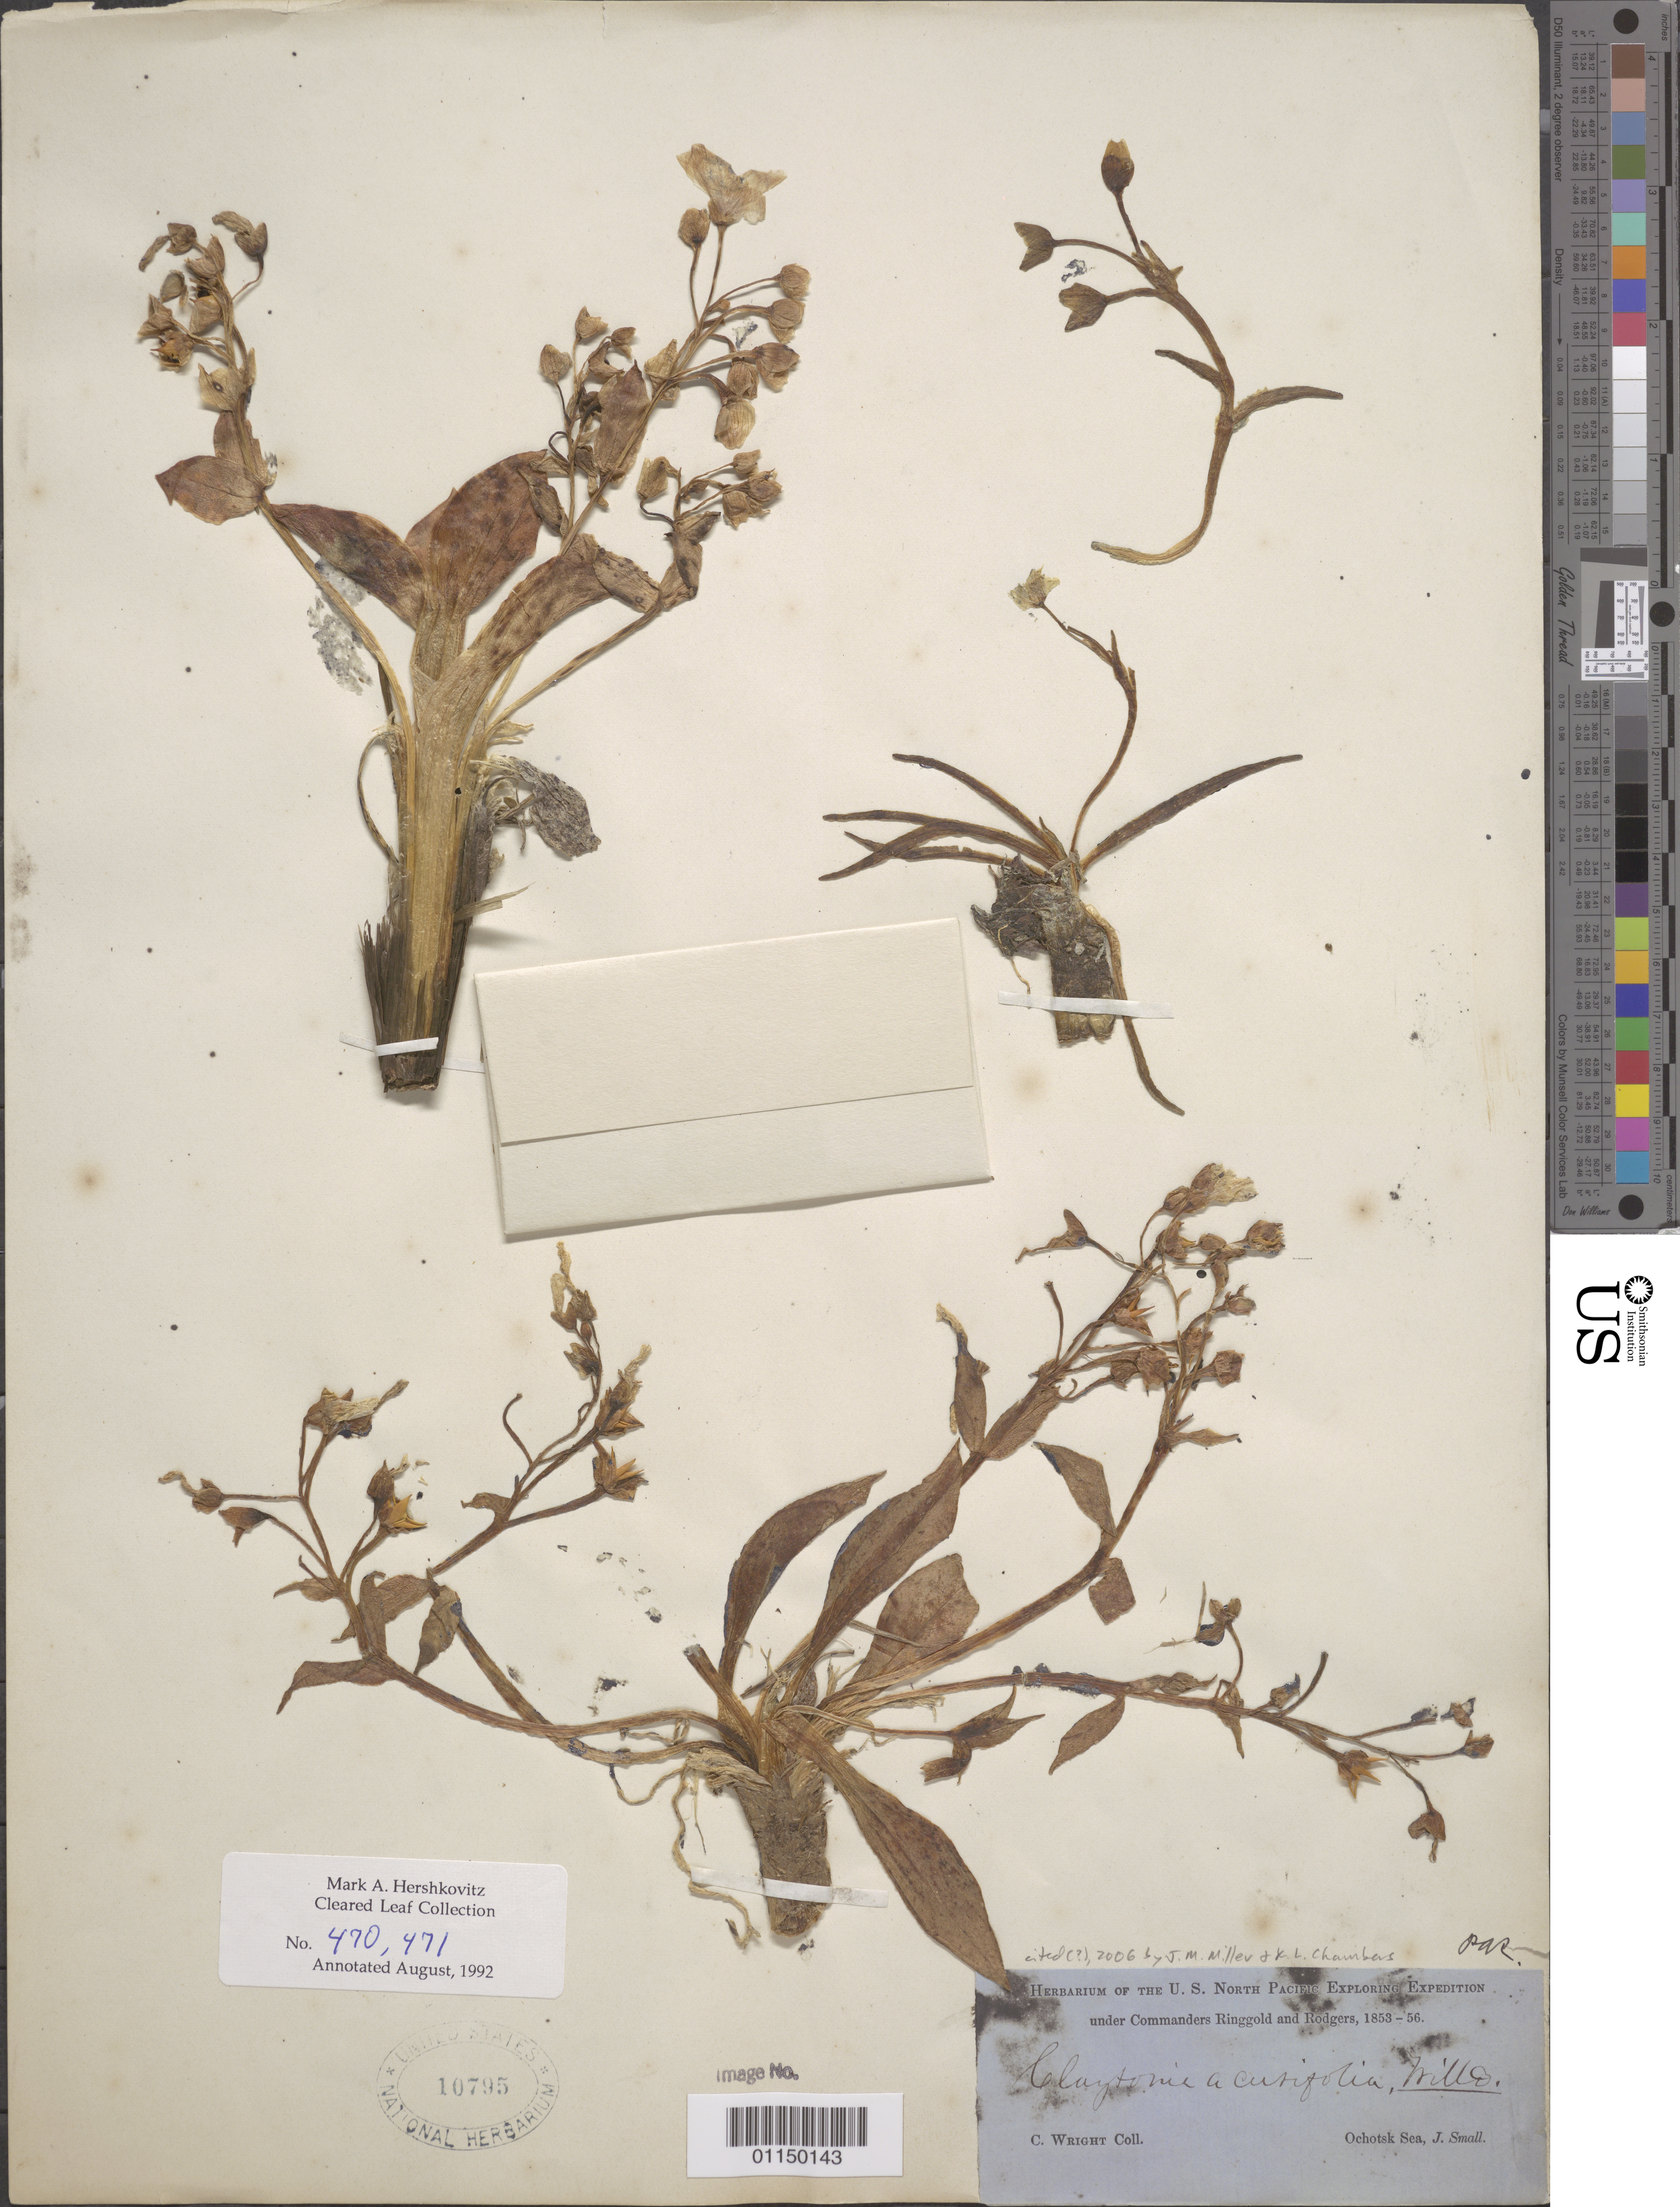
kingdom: Plantae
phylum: Tracheophyta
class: Magnoliopsida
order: Caryophyllales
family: Montiaceae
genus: Claytonia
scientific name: Claytonia acutifolia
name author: Pall. ex Willd.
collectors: C. Wright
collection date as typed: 1853 to -- --- 1856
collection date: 1853/1856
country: Russian Federation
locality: Ochotsk Sea.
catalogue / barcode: US 10795